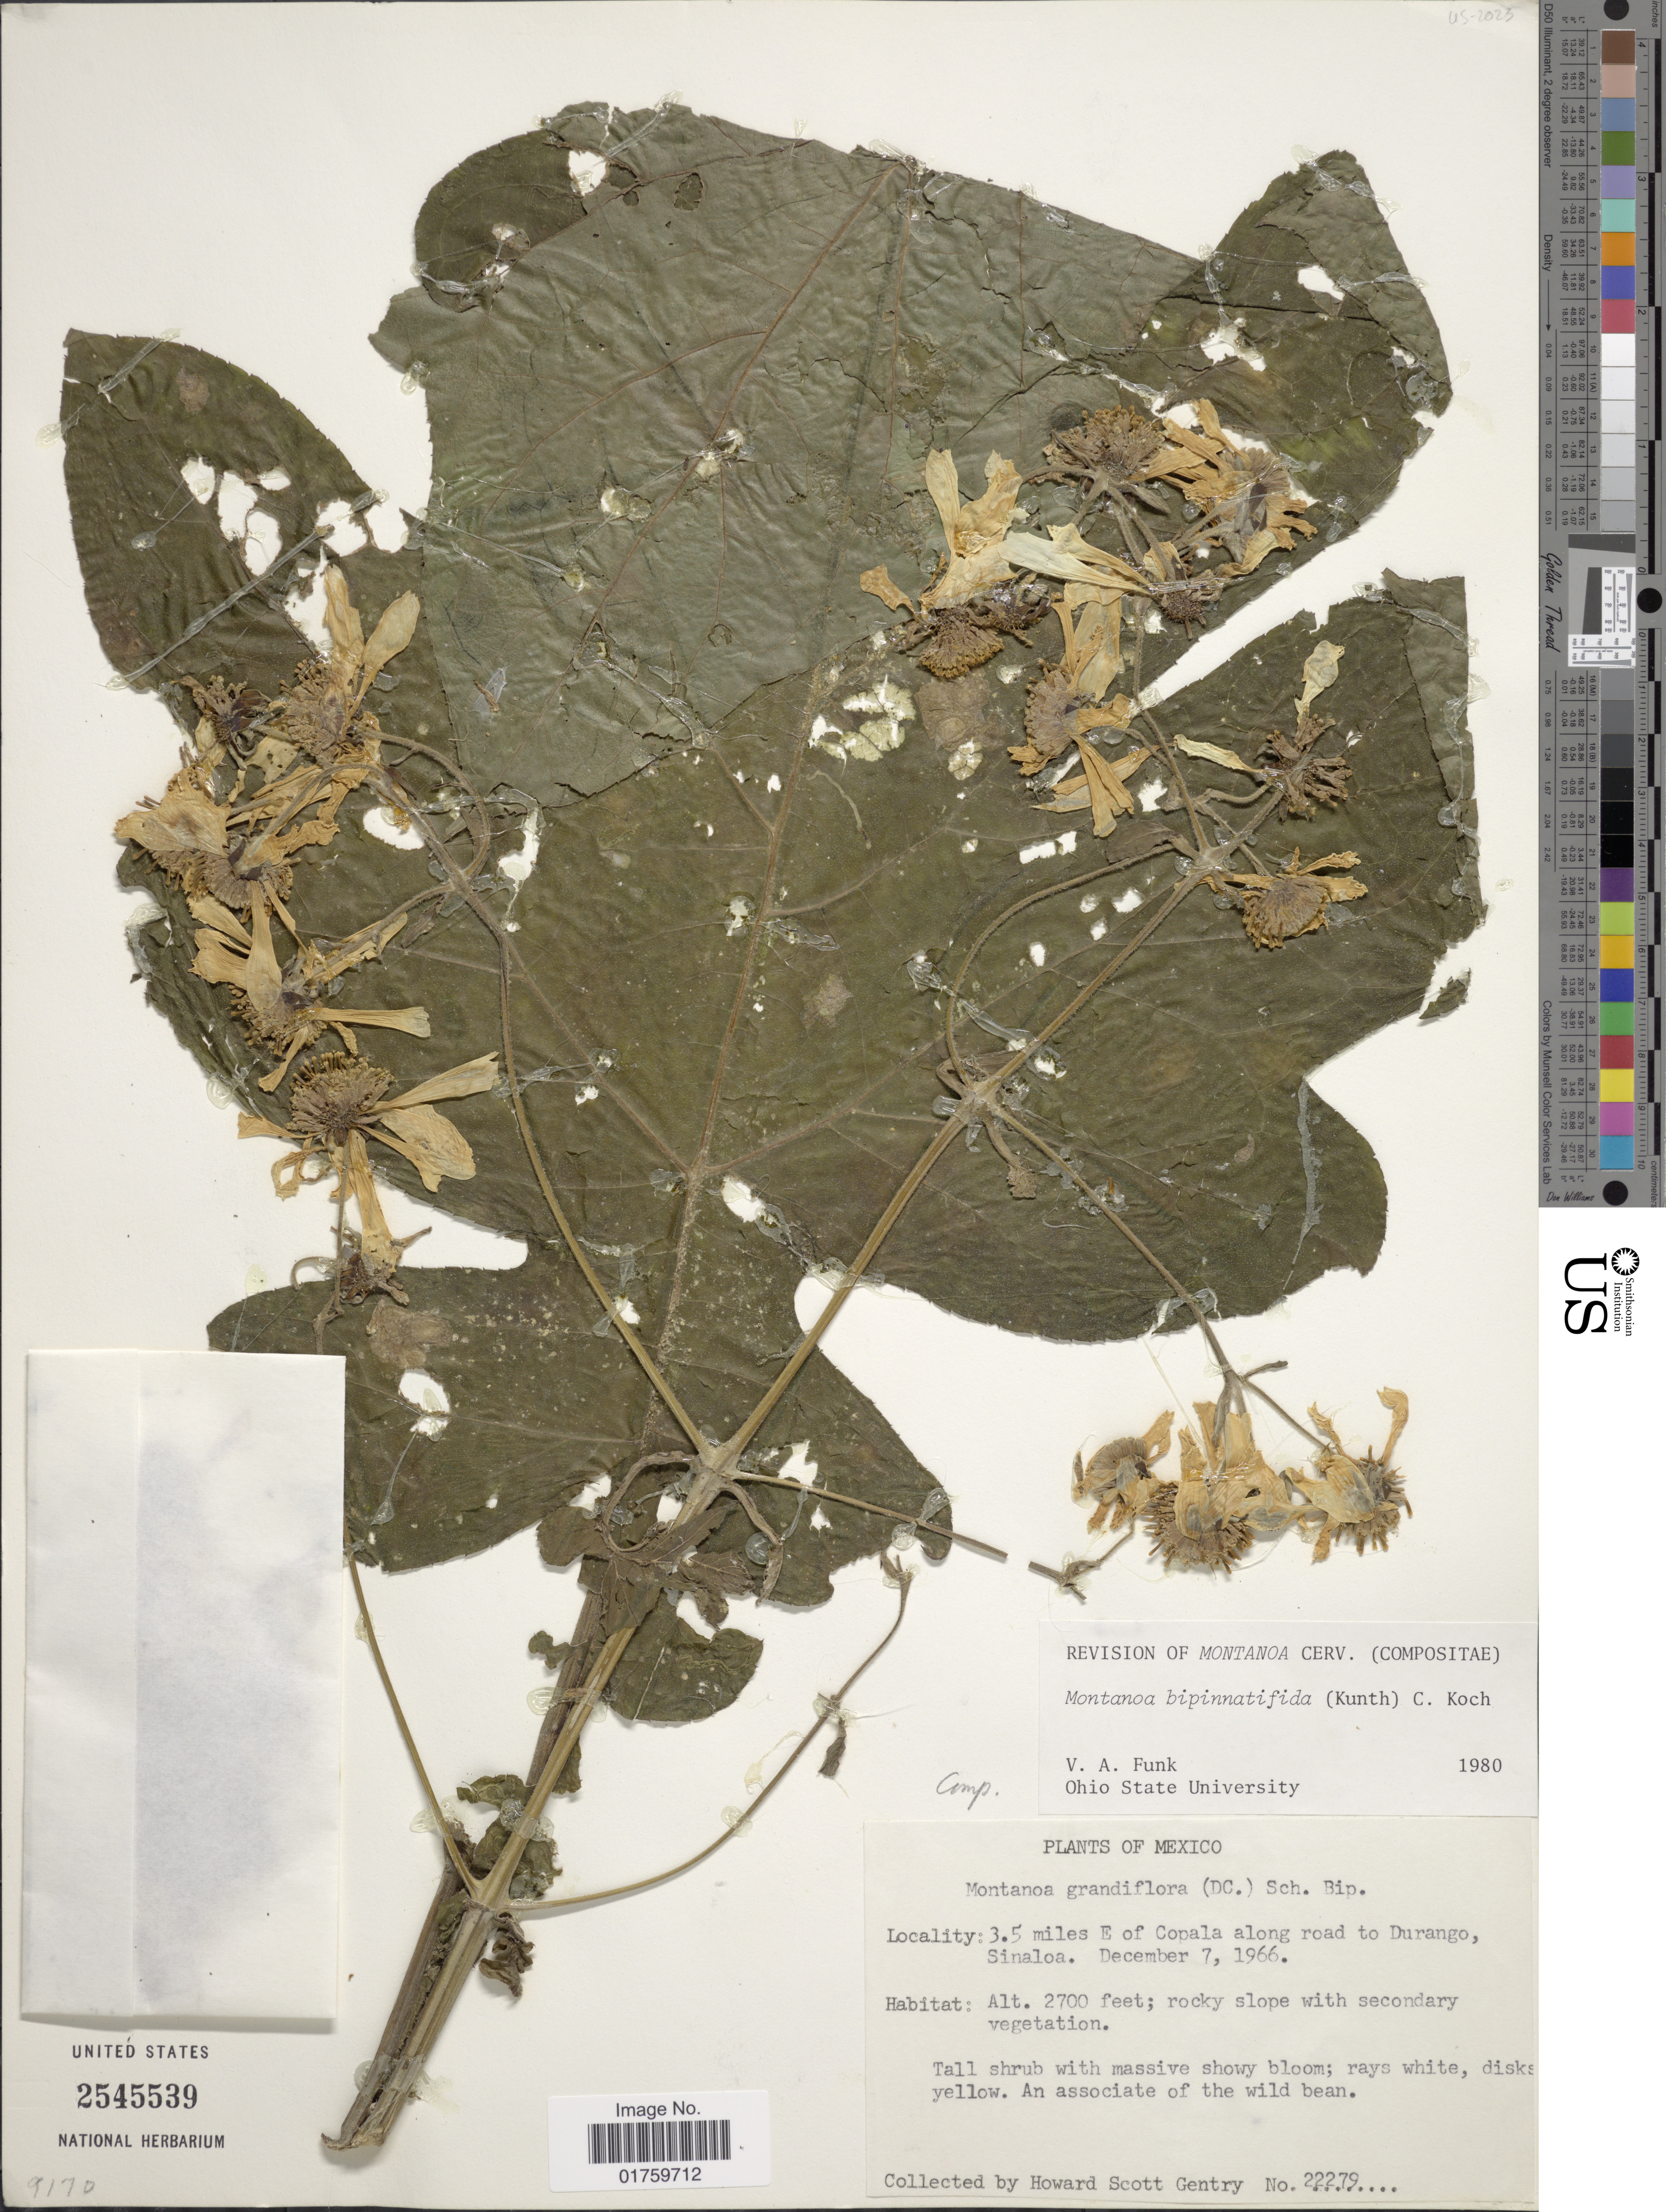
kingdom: Plantae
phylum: Tracheophyta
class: Magnoliopsida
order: Asterales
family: Asteraceae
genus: Montanoa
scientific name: Montanoa bipinnatifida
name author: (Kunth) C. Koch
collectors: H. S. Gentry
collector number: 22279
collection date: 1966-12-07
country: Mexico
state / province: Sinaloa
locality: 3.5 miles E of Copala along road to Durango.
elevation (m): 823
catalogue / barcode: US 2545539